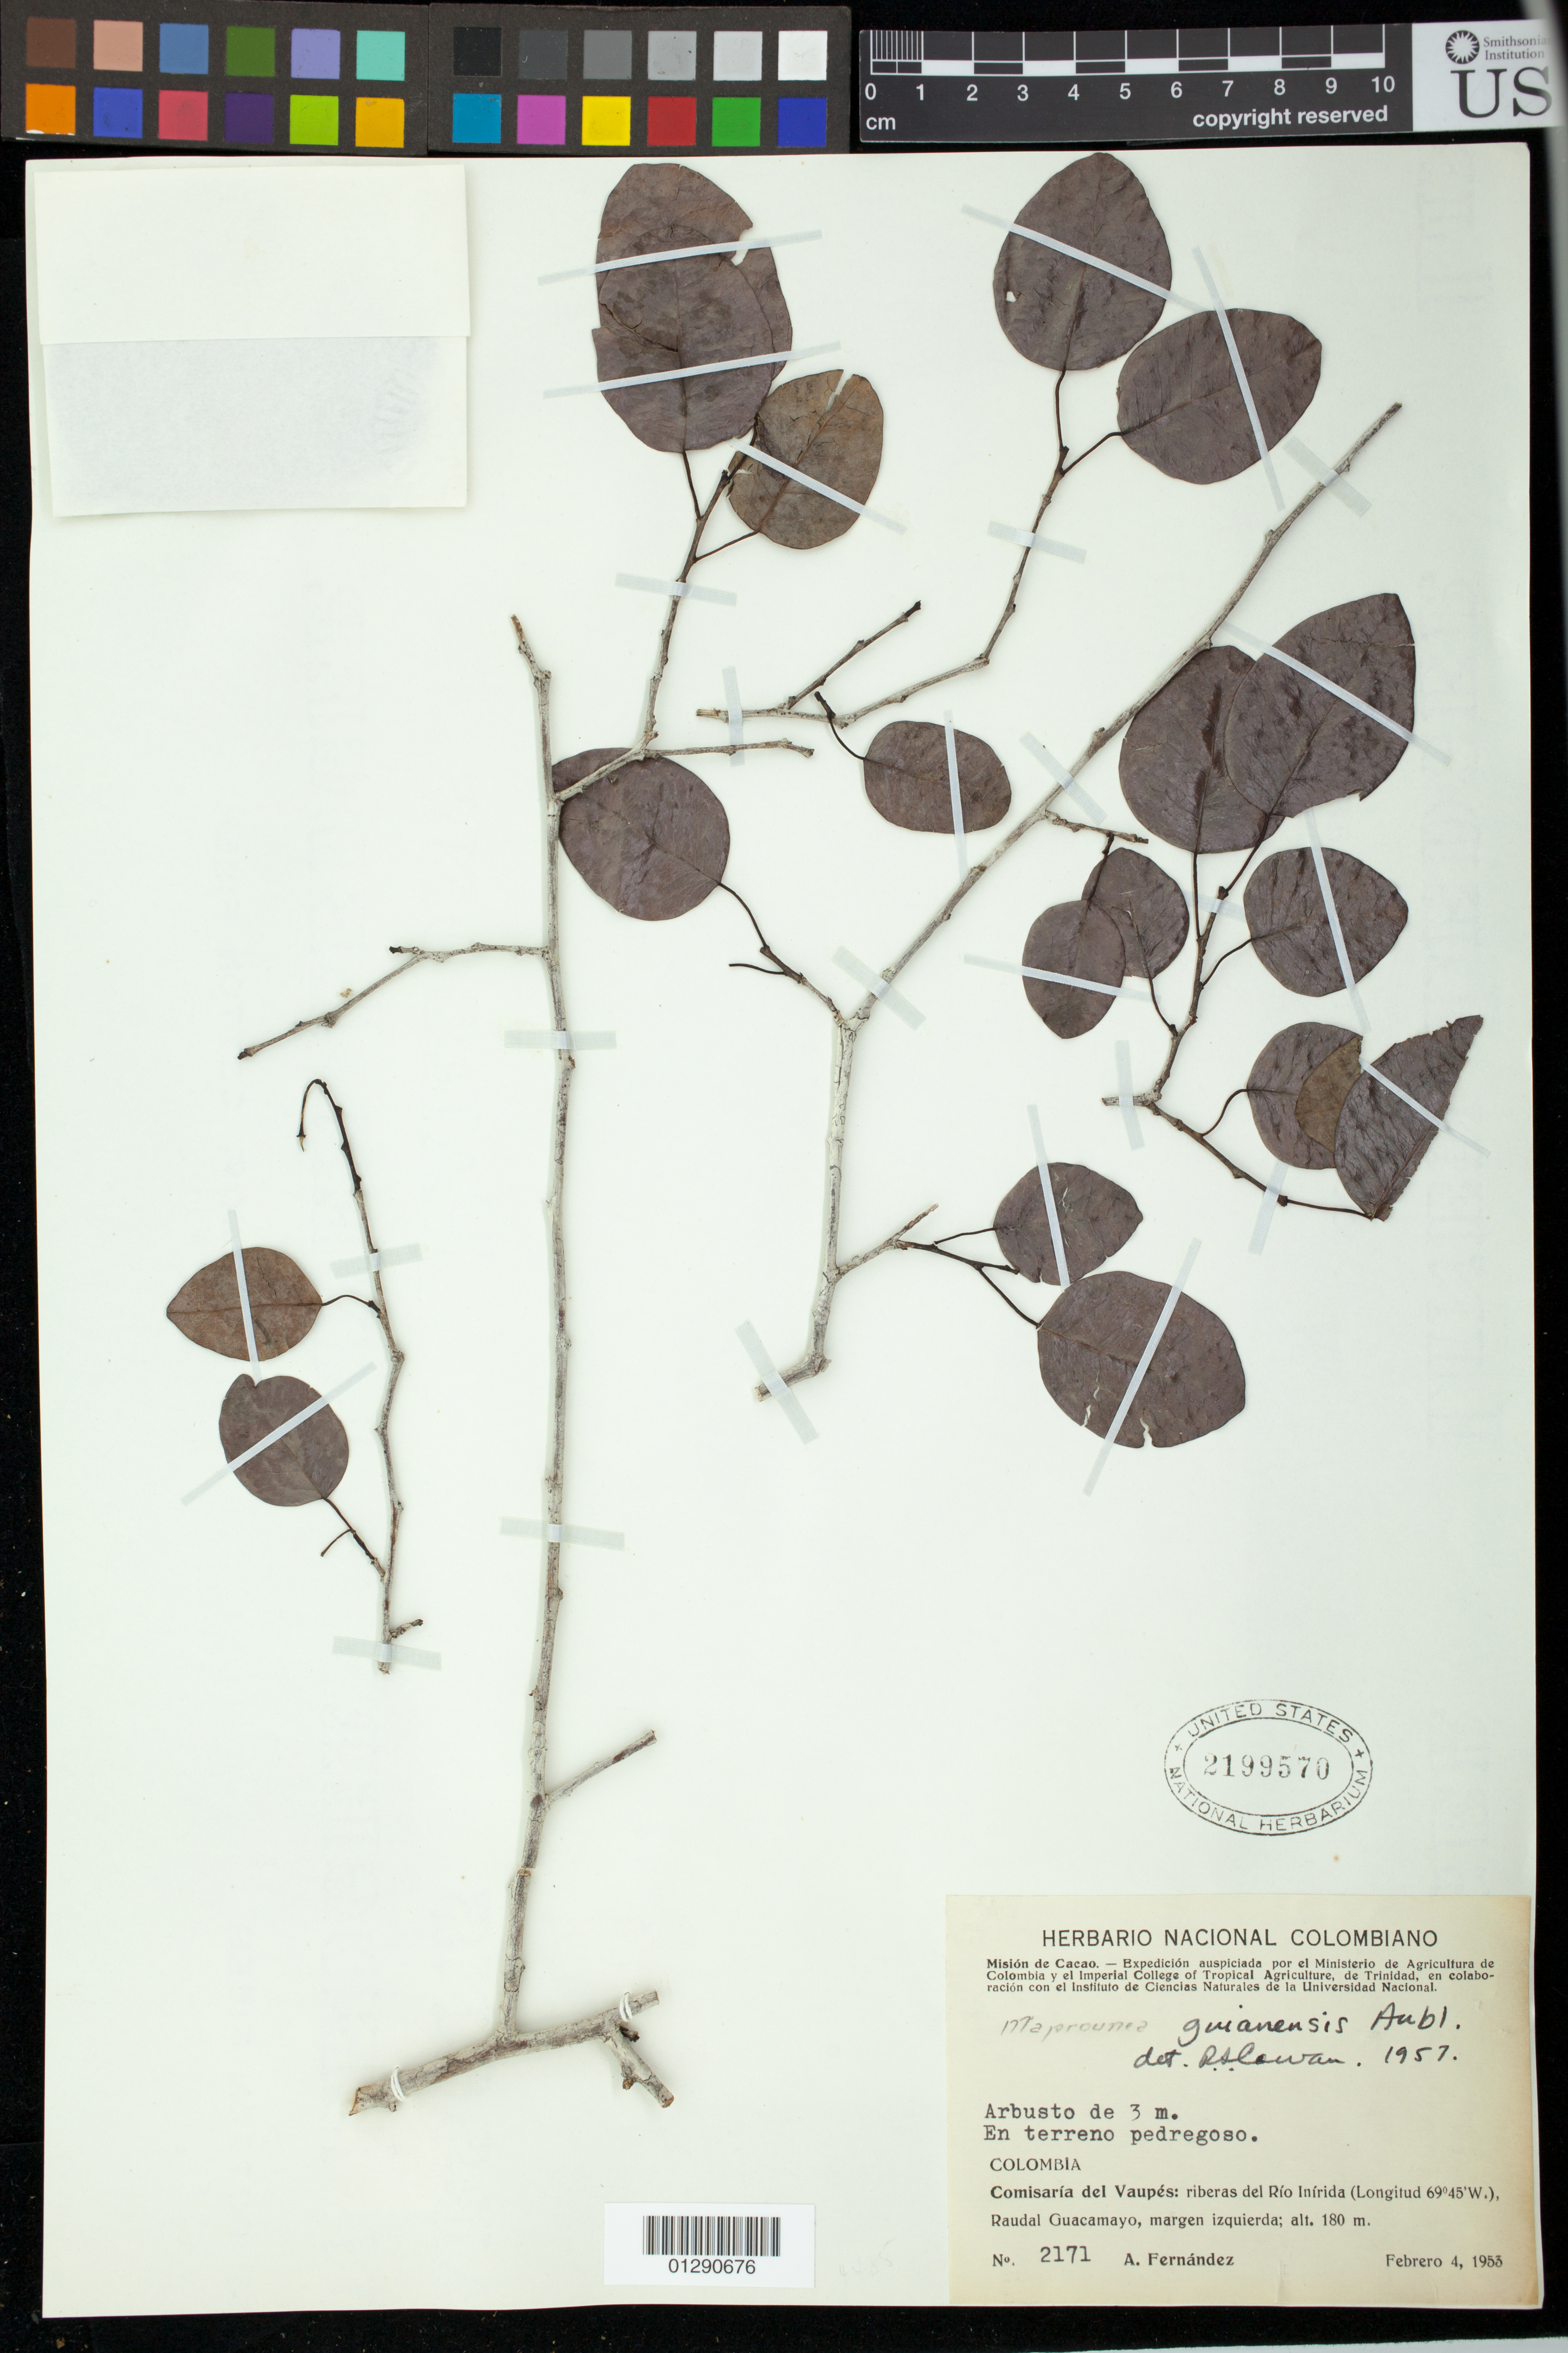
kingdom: Plantae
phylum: Tracheophyta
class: Magnoliopsida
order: Malpighiales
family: Euphorbiaceae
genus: Maprounea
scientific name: Maprounea guianensis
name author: Aubl.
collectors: A. Fernández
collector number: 2171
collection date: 1953-02-04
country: Colombia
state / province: Guainia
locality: Comisaria del Vaupes: riberas del Rio Inirida, Raudal Guacamayo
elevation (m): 180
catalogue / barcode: US 2199570